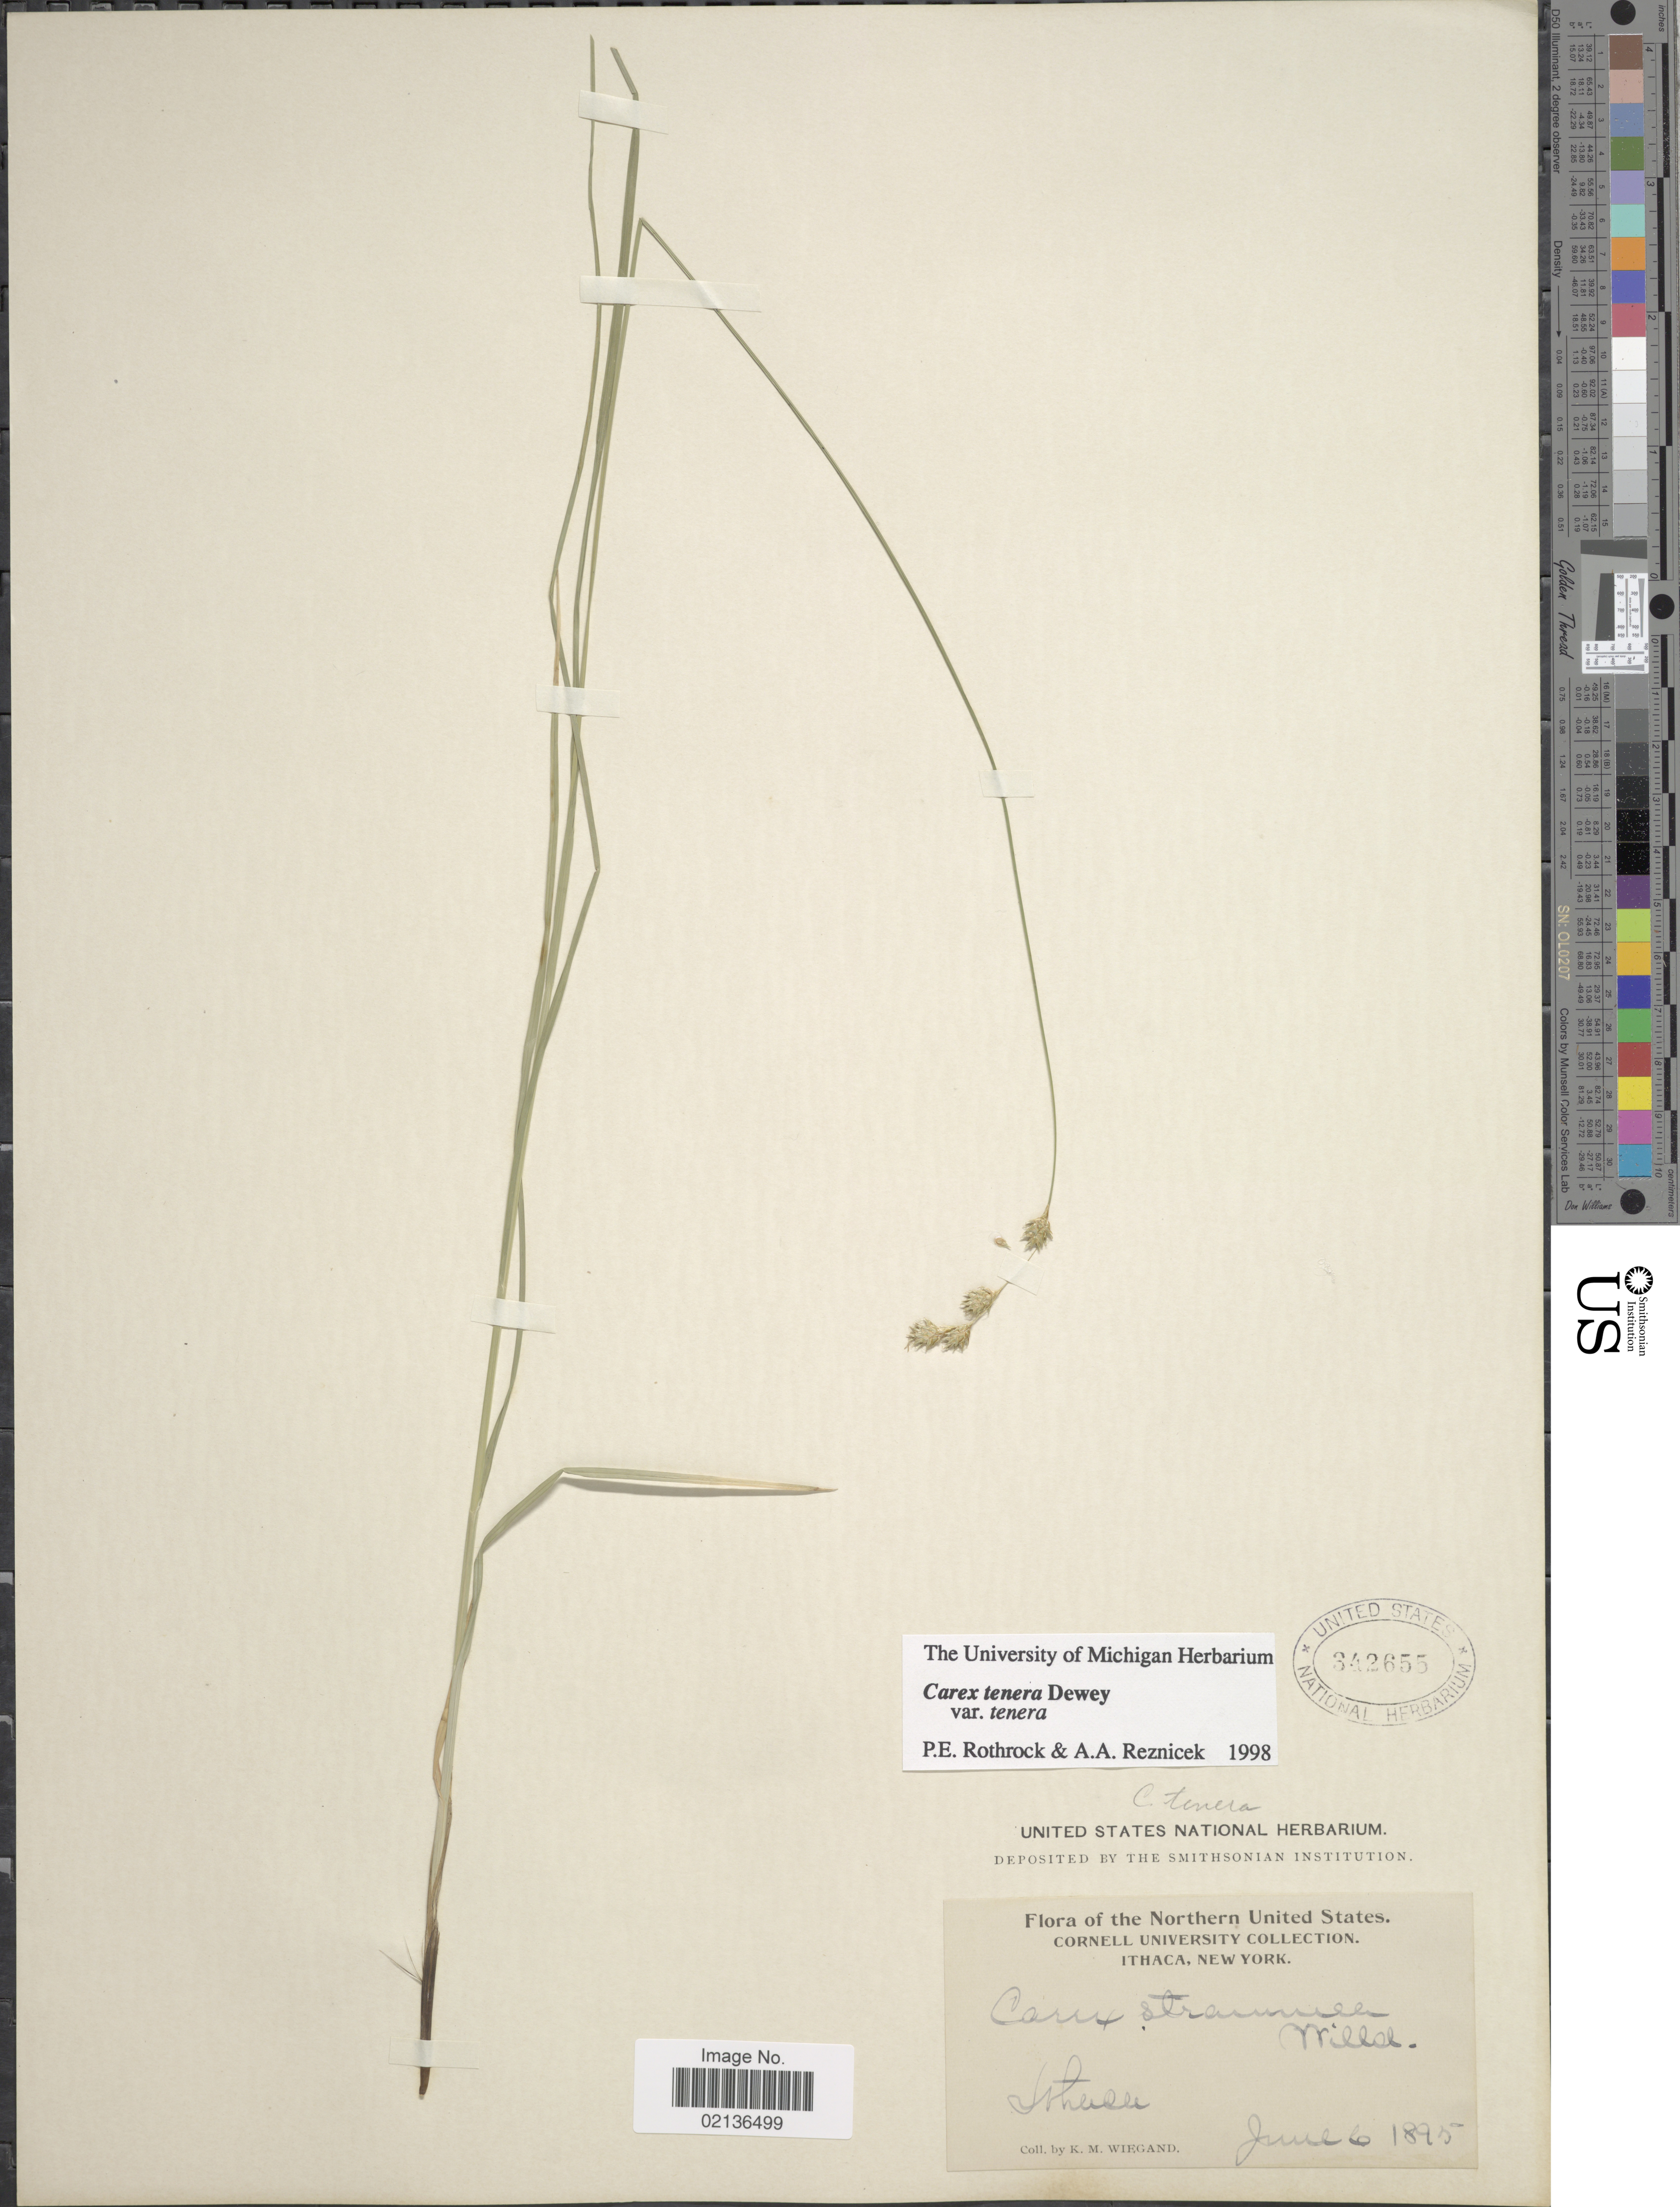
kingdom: Plantae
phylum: Tracheophyta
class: Liliopsida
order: Poales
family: Cyperaceae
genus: Carex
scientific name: Carex tenera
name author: Dewey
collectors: K. M. Wiegand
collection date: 1895-06-06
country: United States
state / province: New York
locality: Ithaca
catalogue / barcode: US 342655